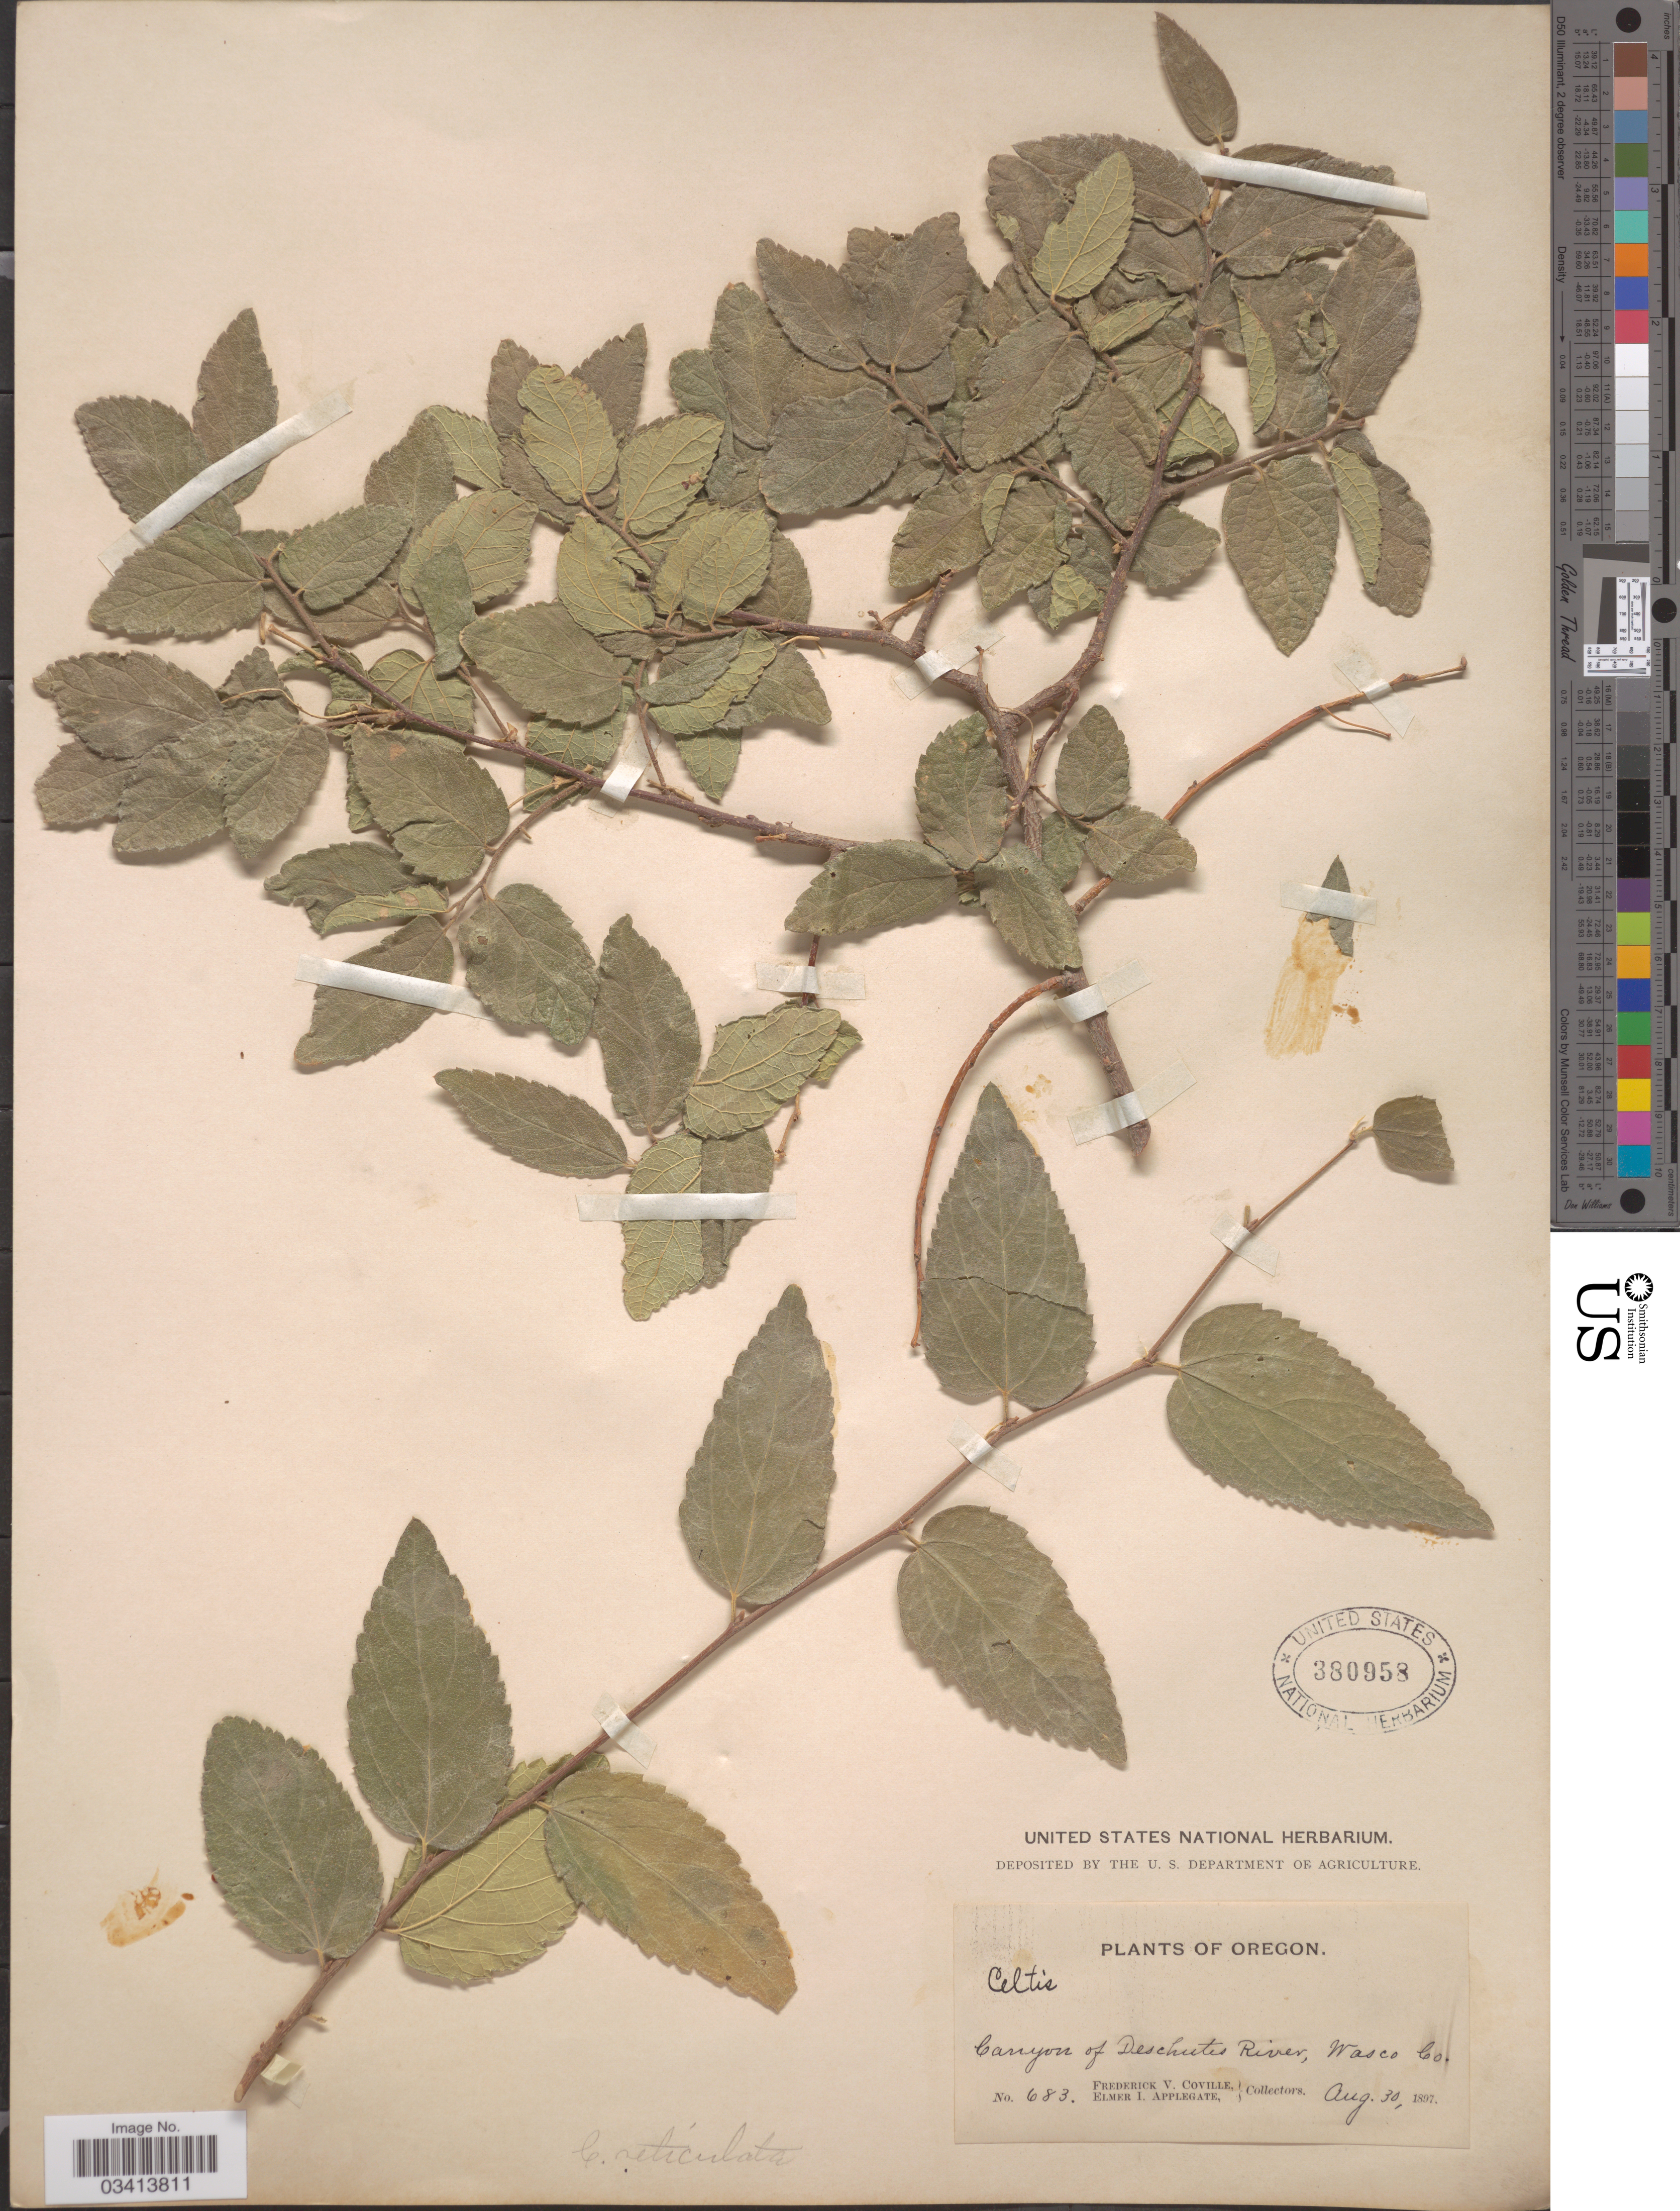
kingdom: Plantae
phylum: Tracheophyta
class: Magnoliopsida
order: Rosales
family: Cannabaceae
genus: Celtis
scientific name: Celtis laevigata var. reticulata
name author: (Torr.) L.D. Benson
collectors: F. V. Coville & E. I. Applegate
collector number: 683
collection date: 1897-08-30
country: United States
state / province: Oregon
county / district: Wasco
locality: Canyon of Deschutes River, Wasco Co.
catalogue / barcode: US 380958